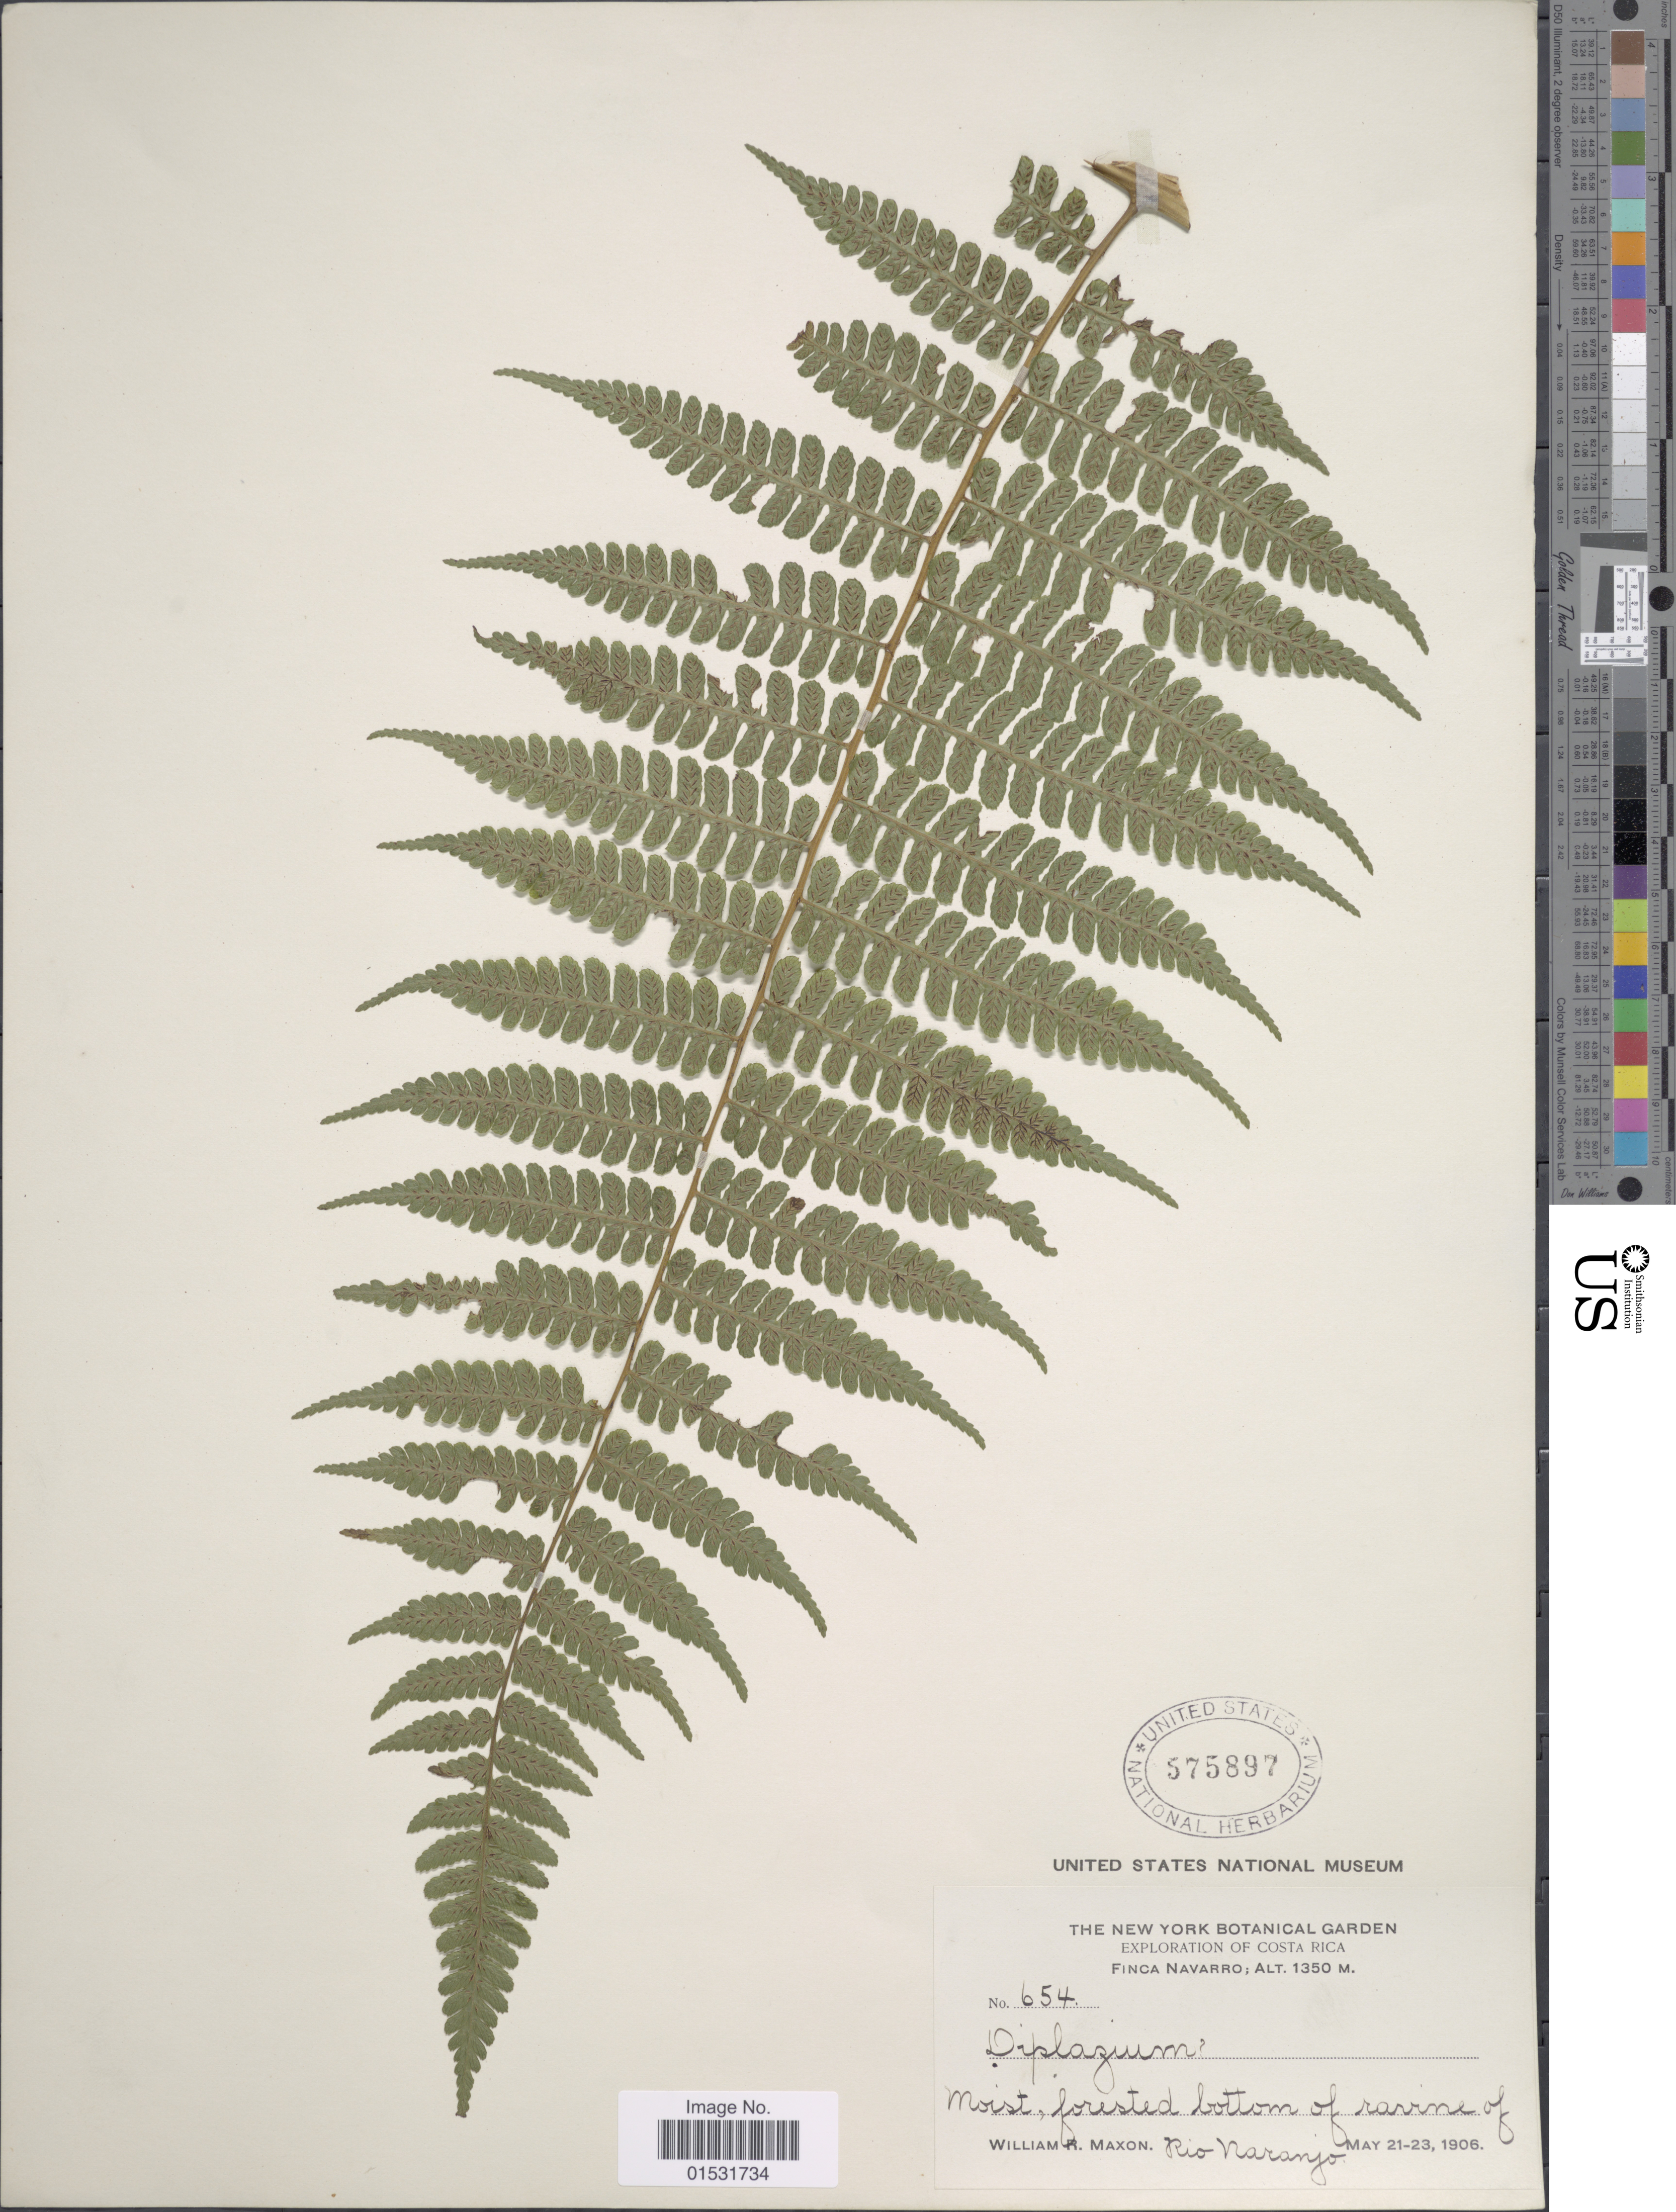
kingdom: Plantae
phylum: Tracheophyta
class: Polypodiopsida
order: Polypodiales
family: Athyriaceae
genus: Diplazium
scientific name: Diplazium expansum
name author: Willd.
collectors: W. R. Maxon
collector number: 654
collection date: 1906-05-21/1906-05-23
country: Costa Rica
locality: Finca Navarro. Bottom of ravine of Rio Naranjo.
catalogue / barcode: US 575897